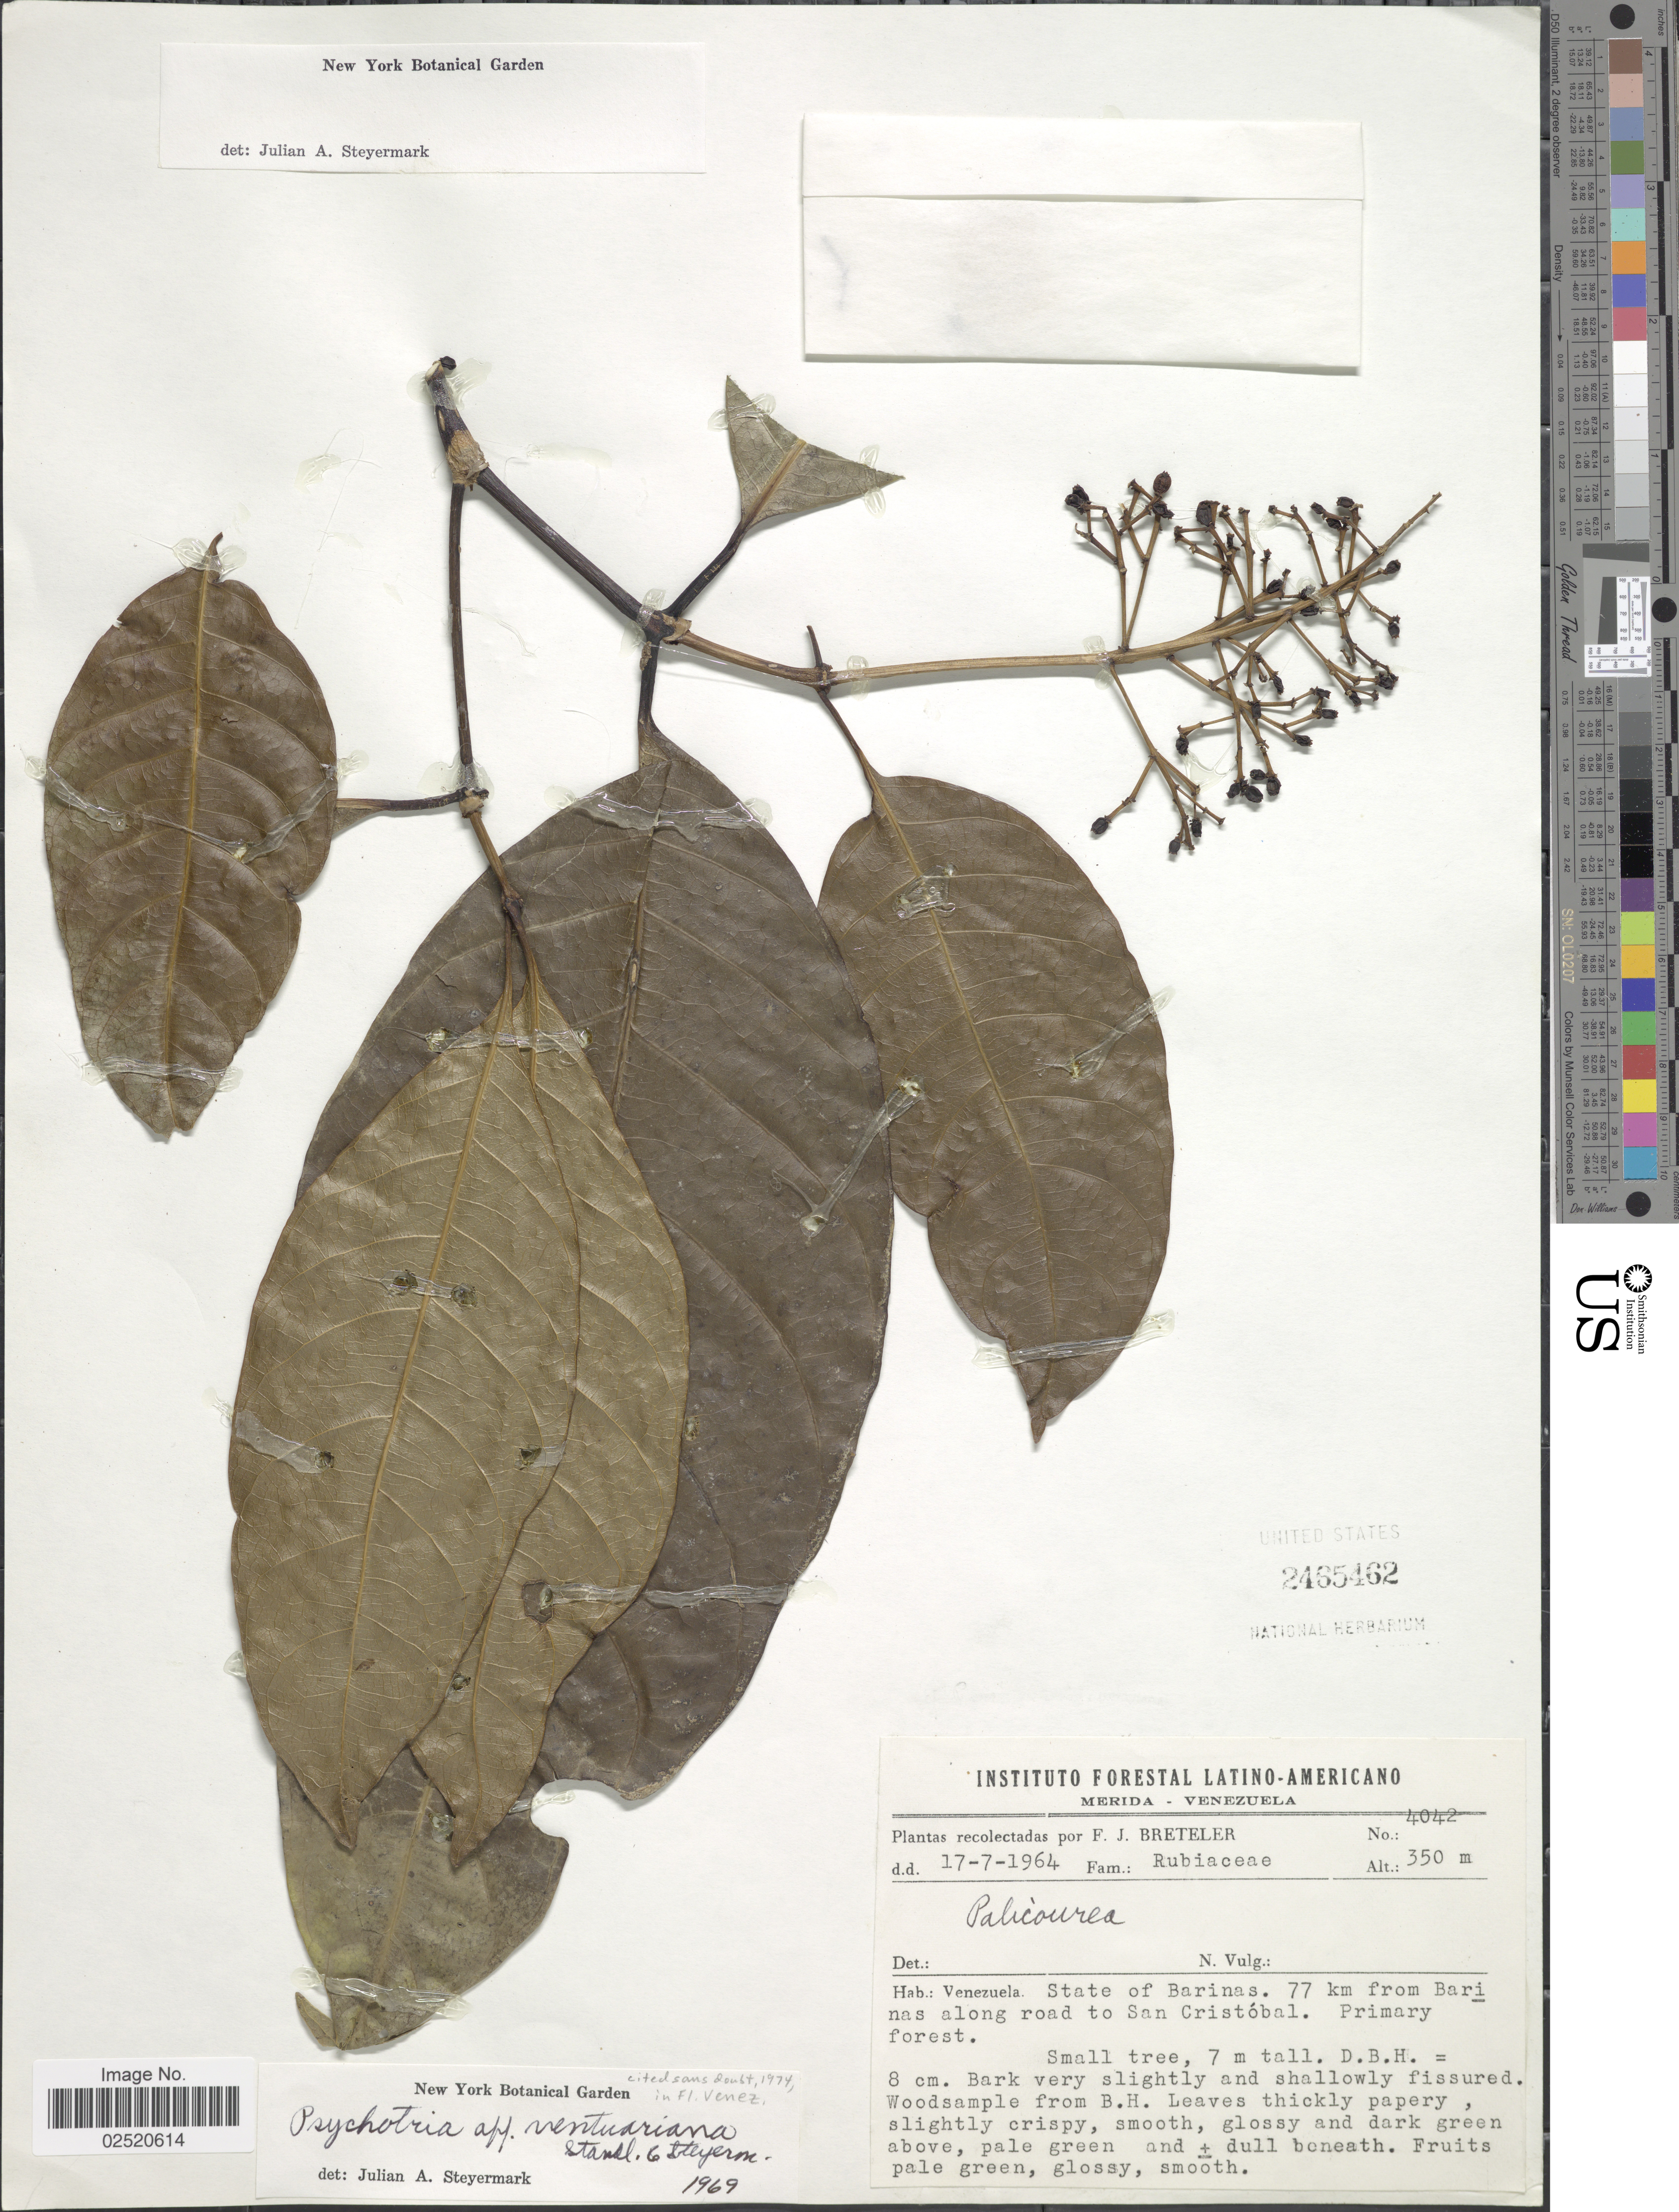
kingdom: Plantae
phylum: Tracheophyta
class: Magnoliopsida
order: Gentianales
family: Rubiaceae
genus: Psychotria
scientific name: Psychotria venturiana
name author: Standl.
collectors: F. J. Breteler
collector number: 4042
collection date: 1964-07-17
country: Venezuela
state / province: Barinas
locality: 77 km from Barinas along road to San Cristóbal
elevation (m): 350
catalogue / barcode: US 2465462